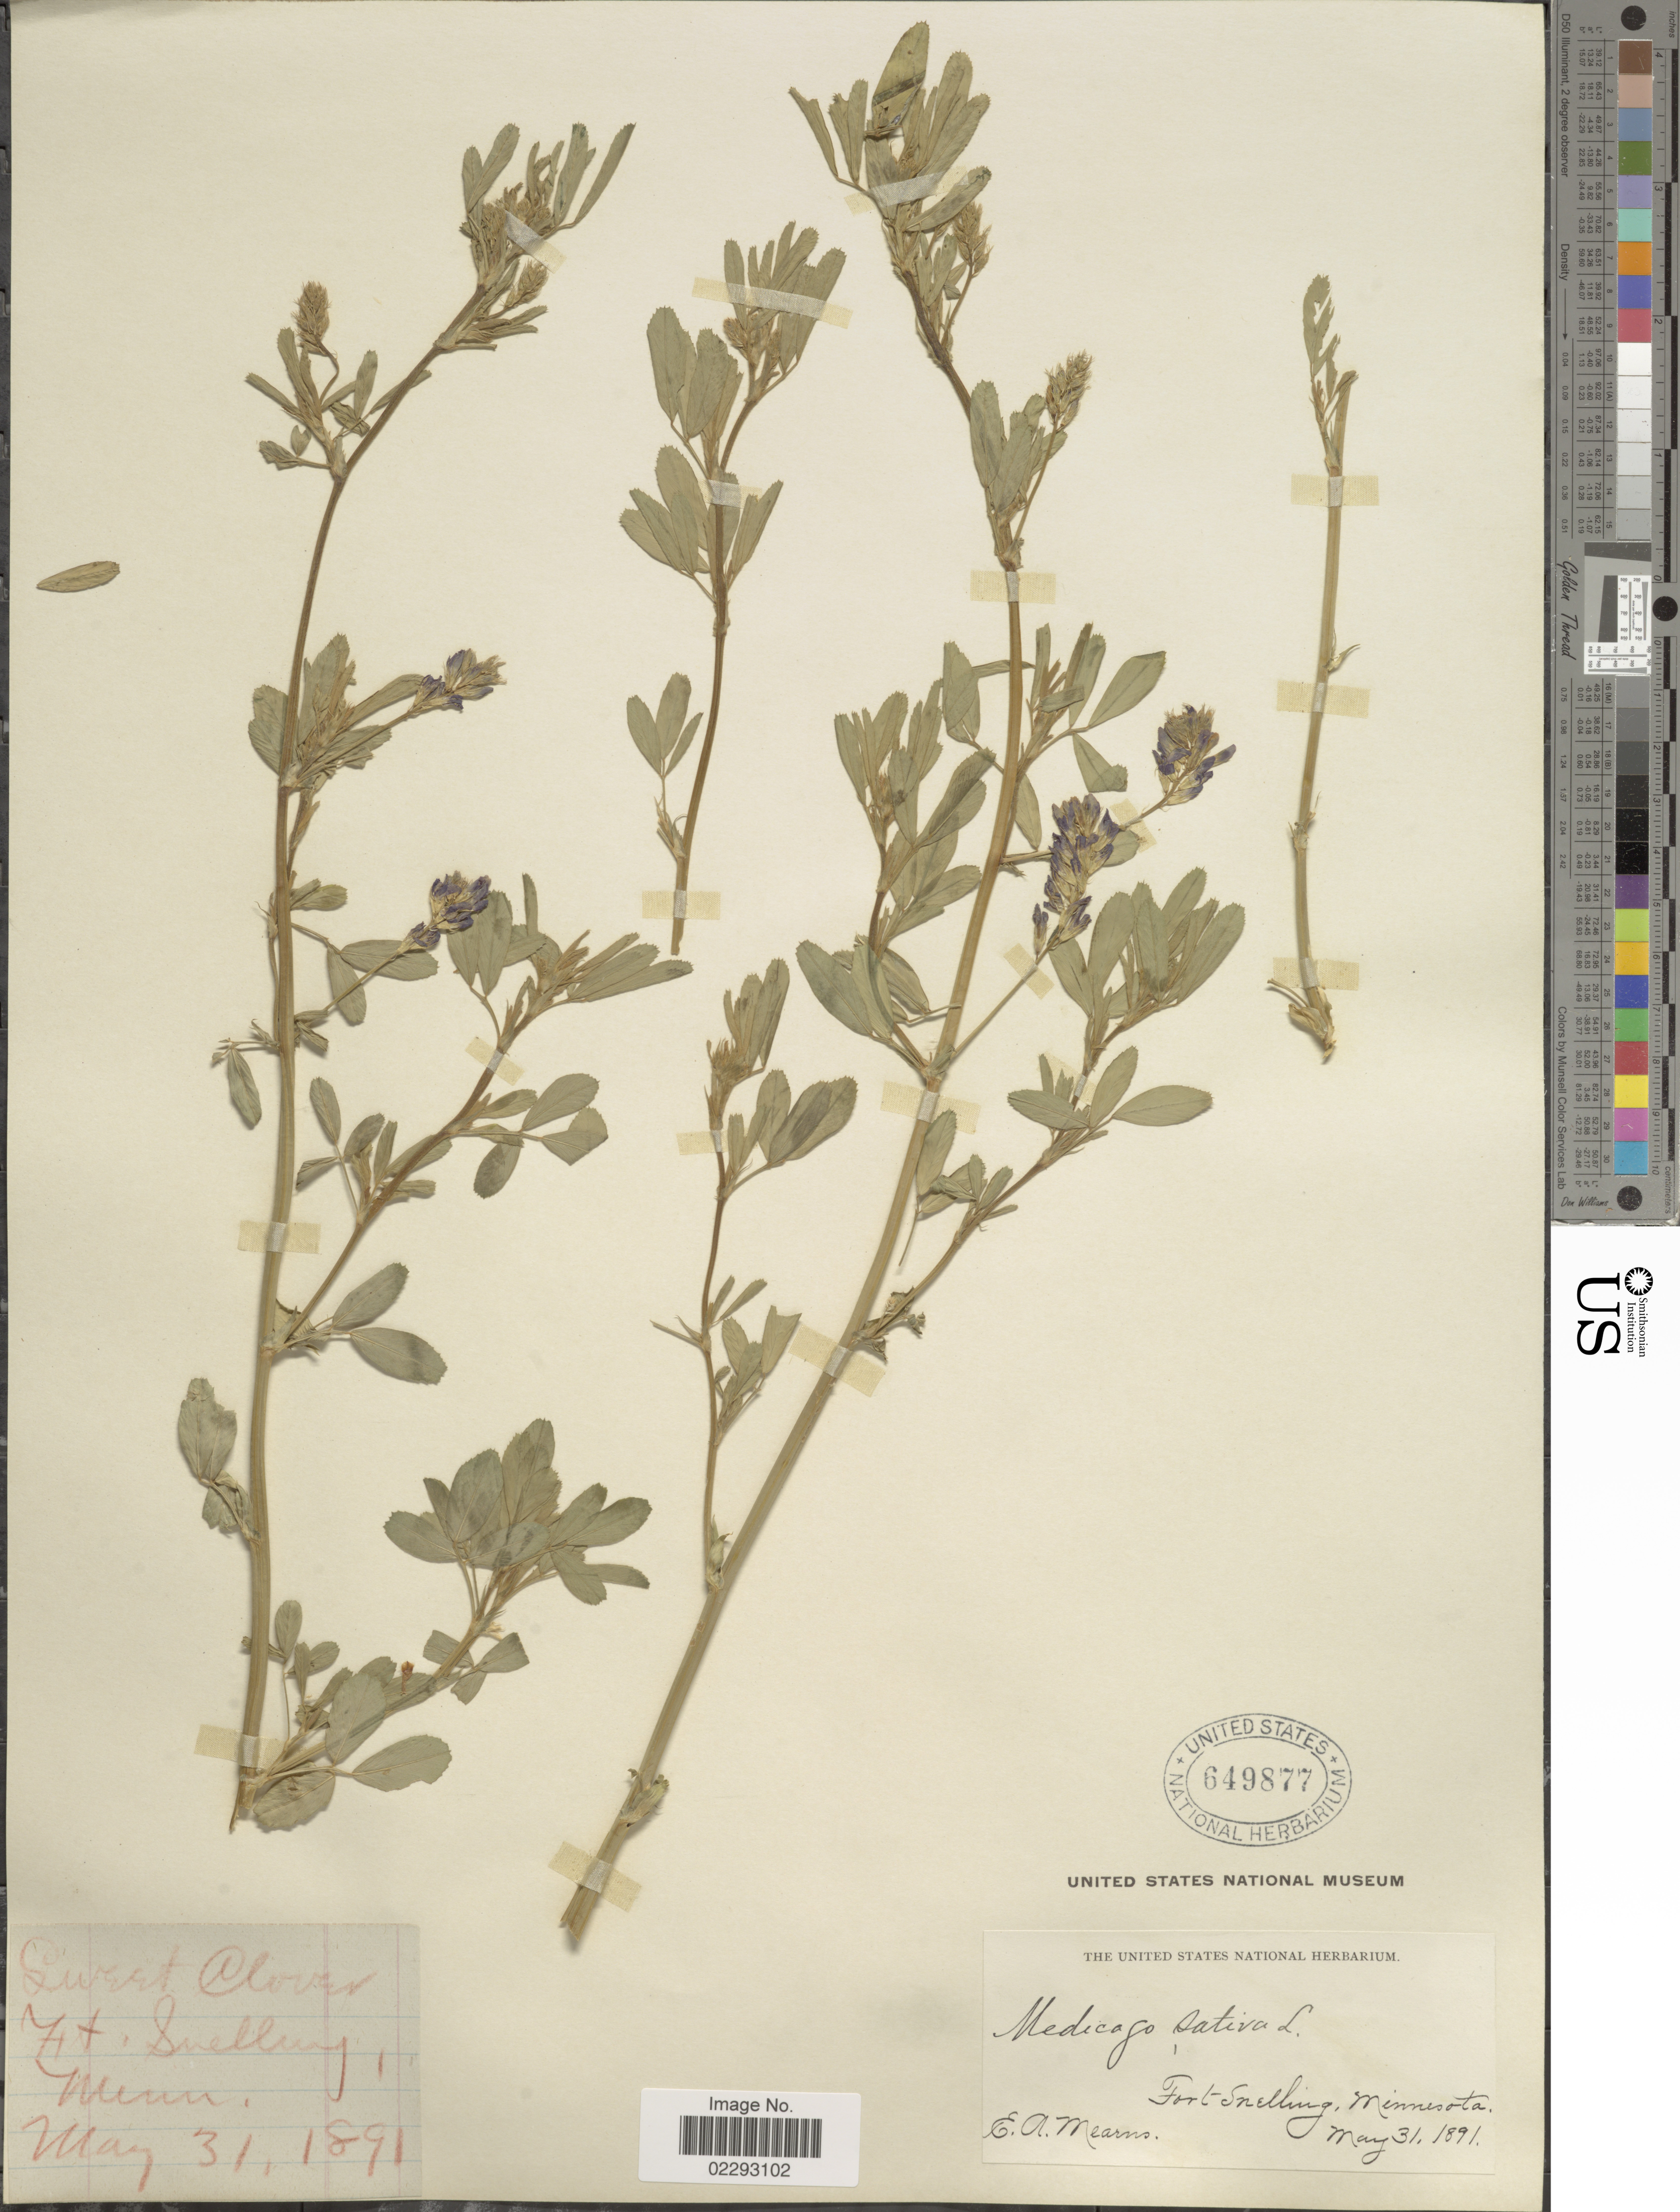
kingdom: Plantae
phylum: Tracheophyta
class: Magnoliopsida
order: Fabales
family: Fabaceae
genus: Medicago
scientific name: Medicago sativa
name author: L.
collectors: E. A. Mearns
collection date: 1891-05-31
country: United States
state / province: Minnesota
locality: Fort Snelling, Minnesota.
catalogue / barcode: US 649877